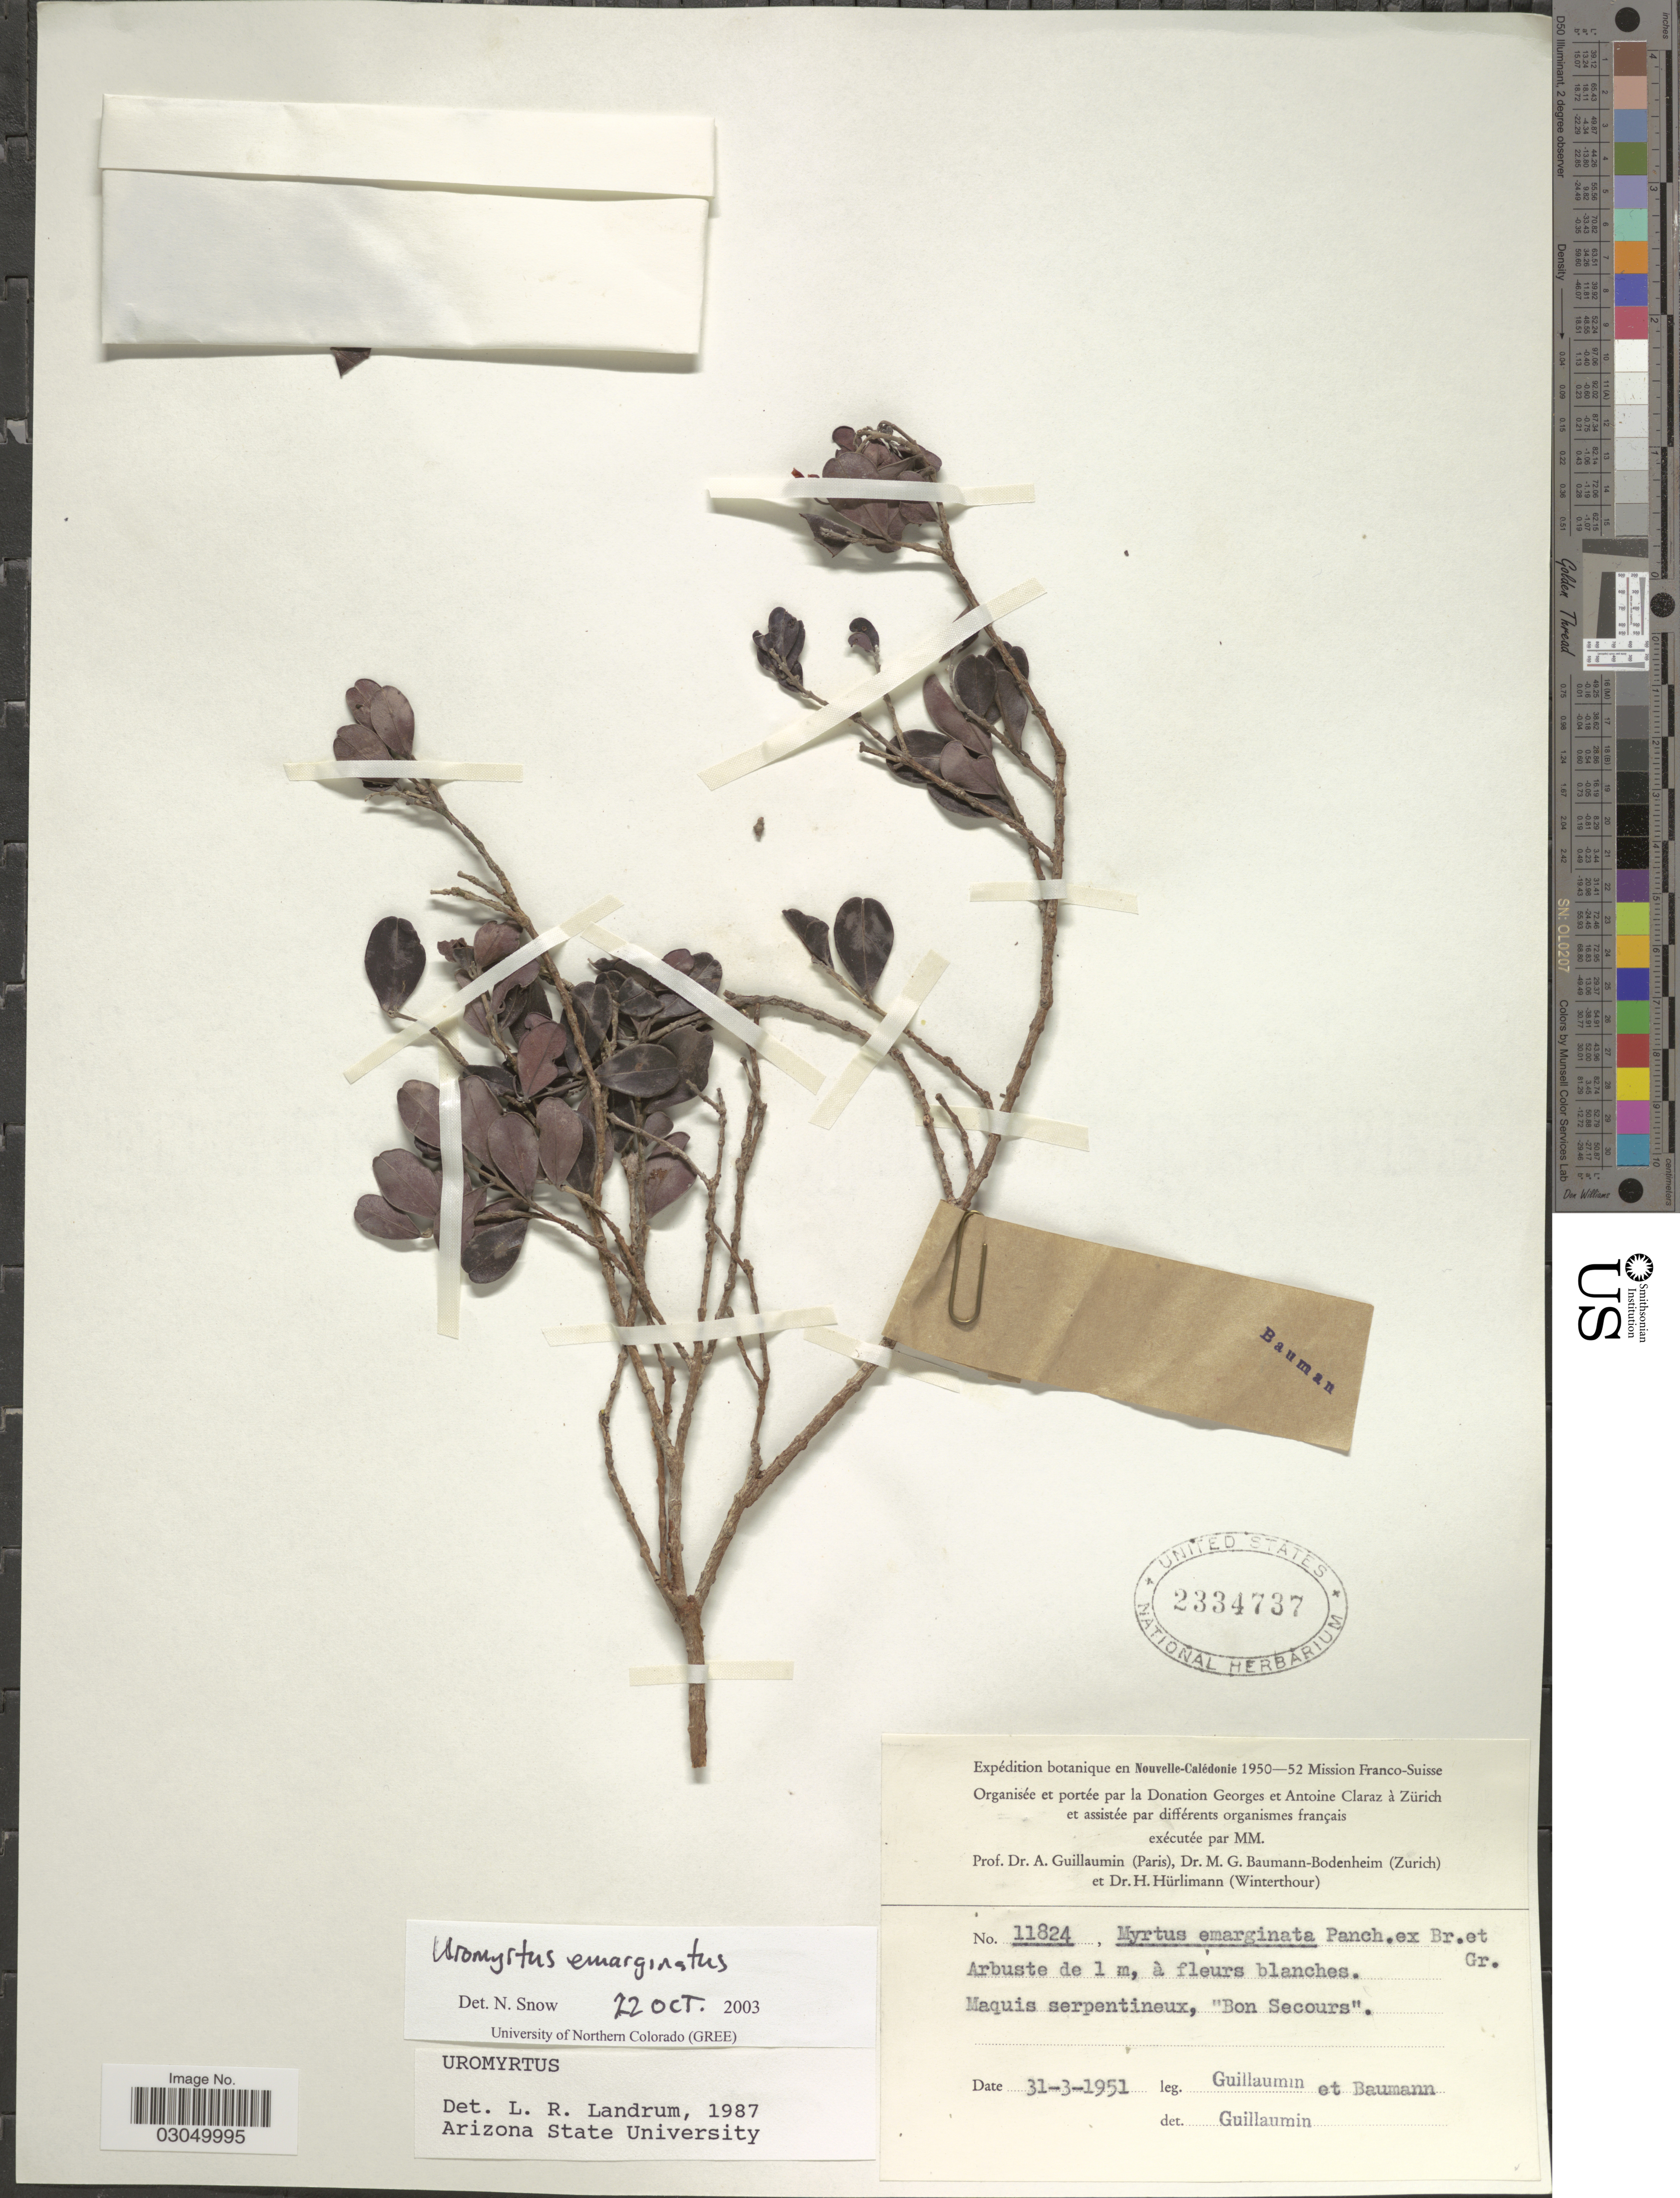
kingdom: Plantae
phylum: Tracheophyta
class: Magnoliopsida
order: Myrtales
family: Myrtaceae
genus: Uromyrtus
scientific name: Uromyrtus emarginata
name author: (Pancher ex Baker f.) Burret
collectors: A. Guillaumin & M. G. Baumann-Bodenheim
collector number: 11824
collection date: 1951-03-31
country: New Caledonia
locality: En Nouvelle-Calédonie. Maquis serpentineux, "Bon Secours".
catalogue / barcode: US 2334737